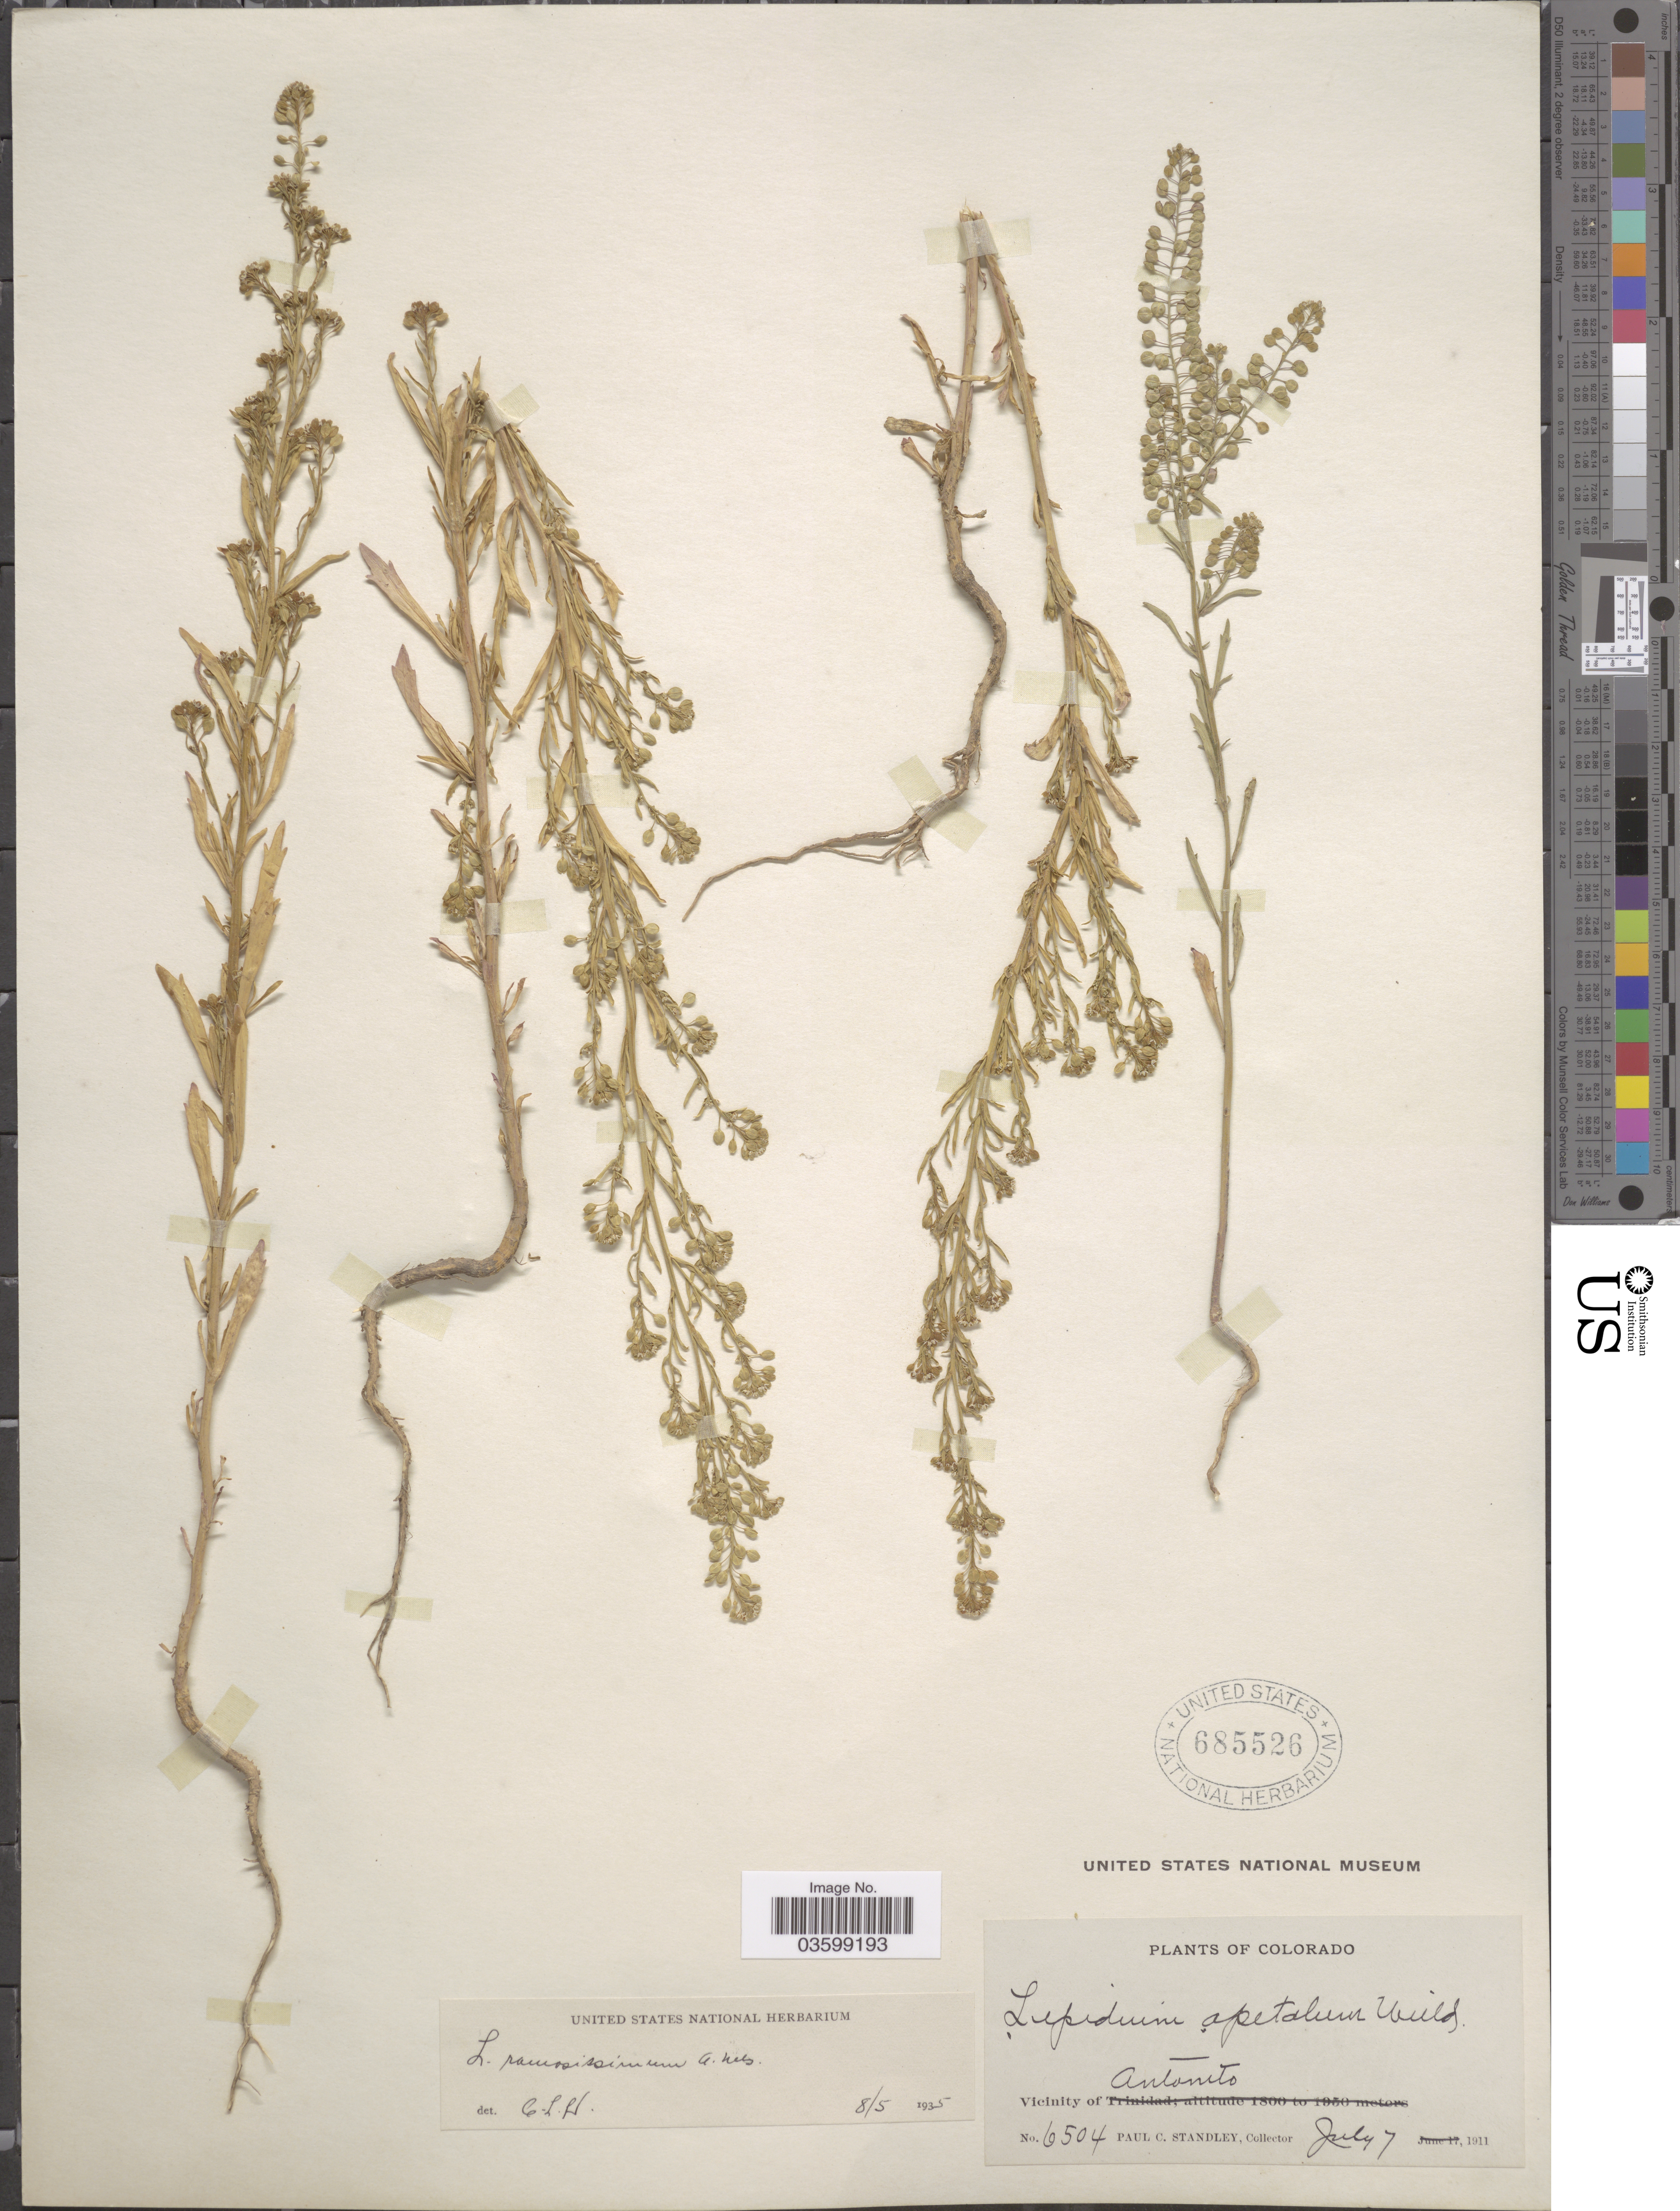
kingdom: Plantae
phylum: Tracheophyta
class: Magnoliopsida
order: Brassicales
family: Brassicaceae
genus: Lepidium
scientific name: Lepidium ramosissimum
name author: A. Nelson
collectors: P. C. Standley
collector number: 6504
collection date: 1911-07-07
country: United States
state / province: Colorado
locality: Vicinity of Antonito.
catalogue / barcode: US 685526